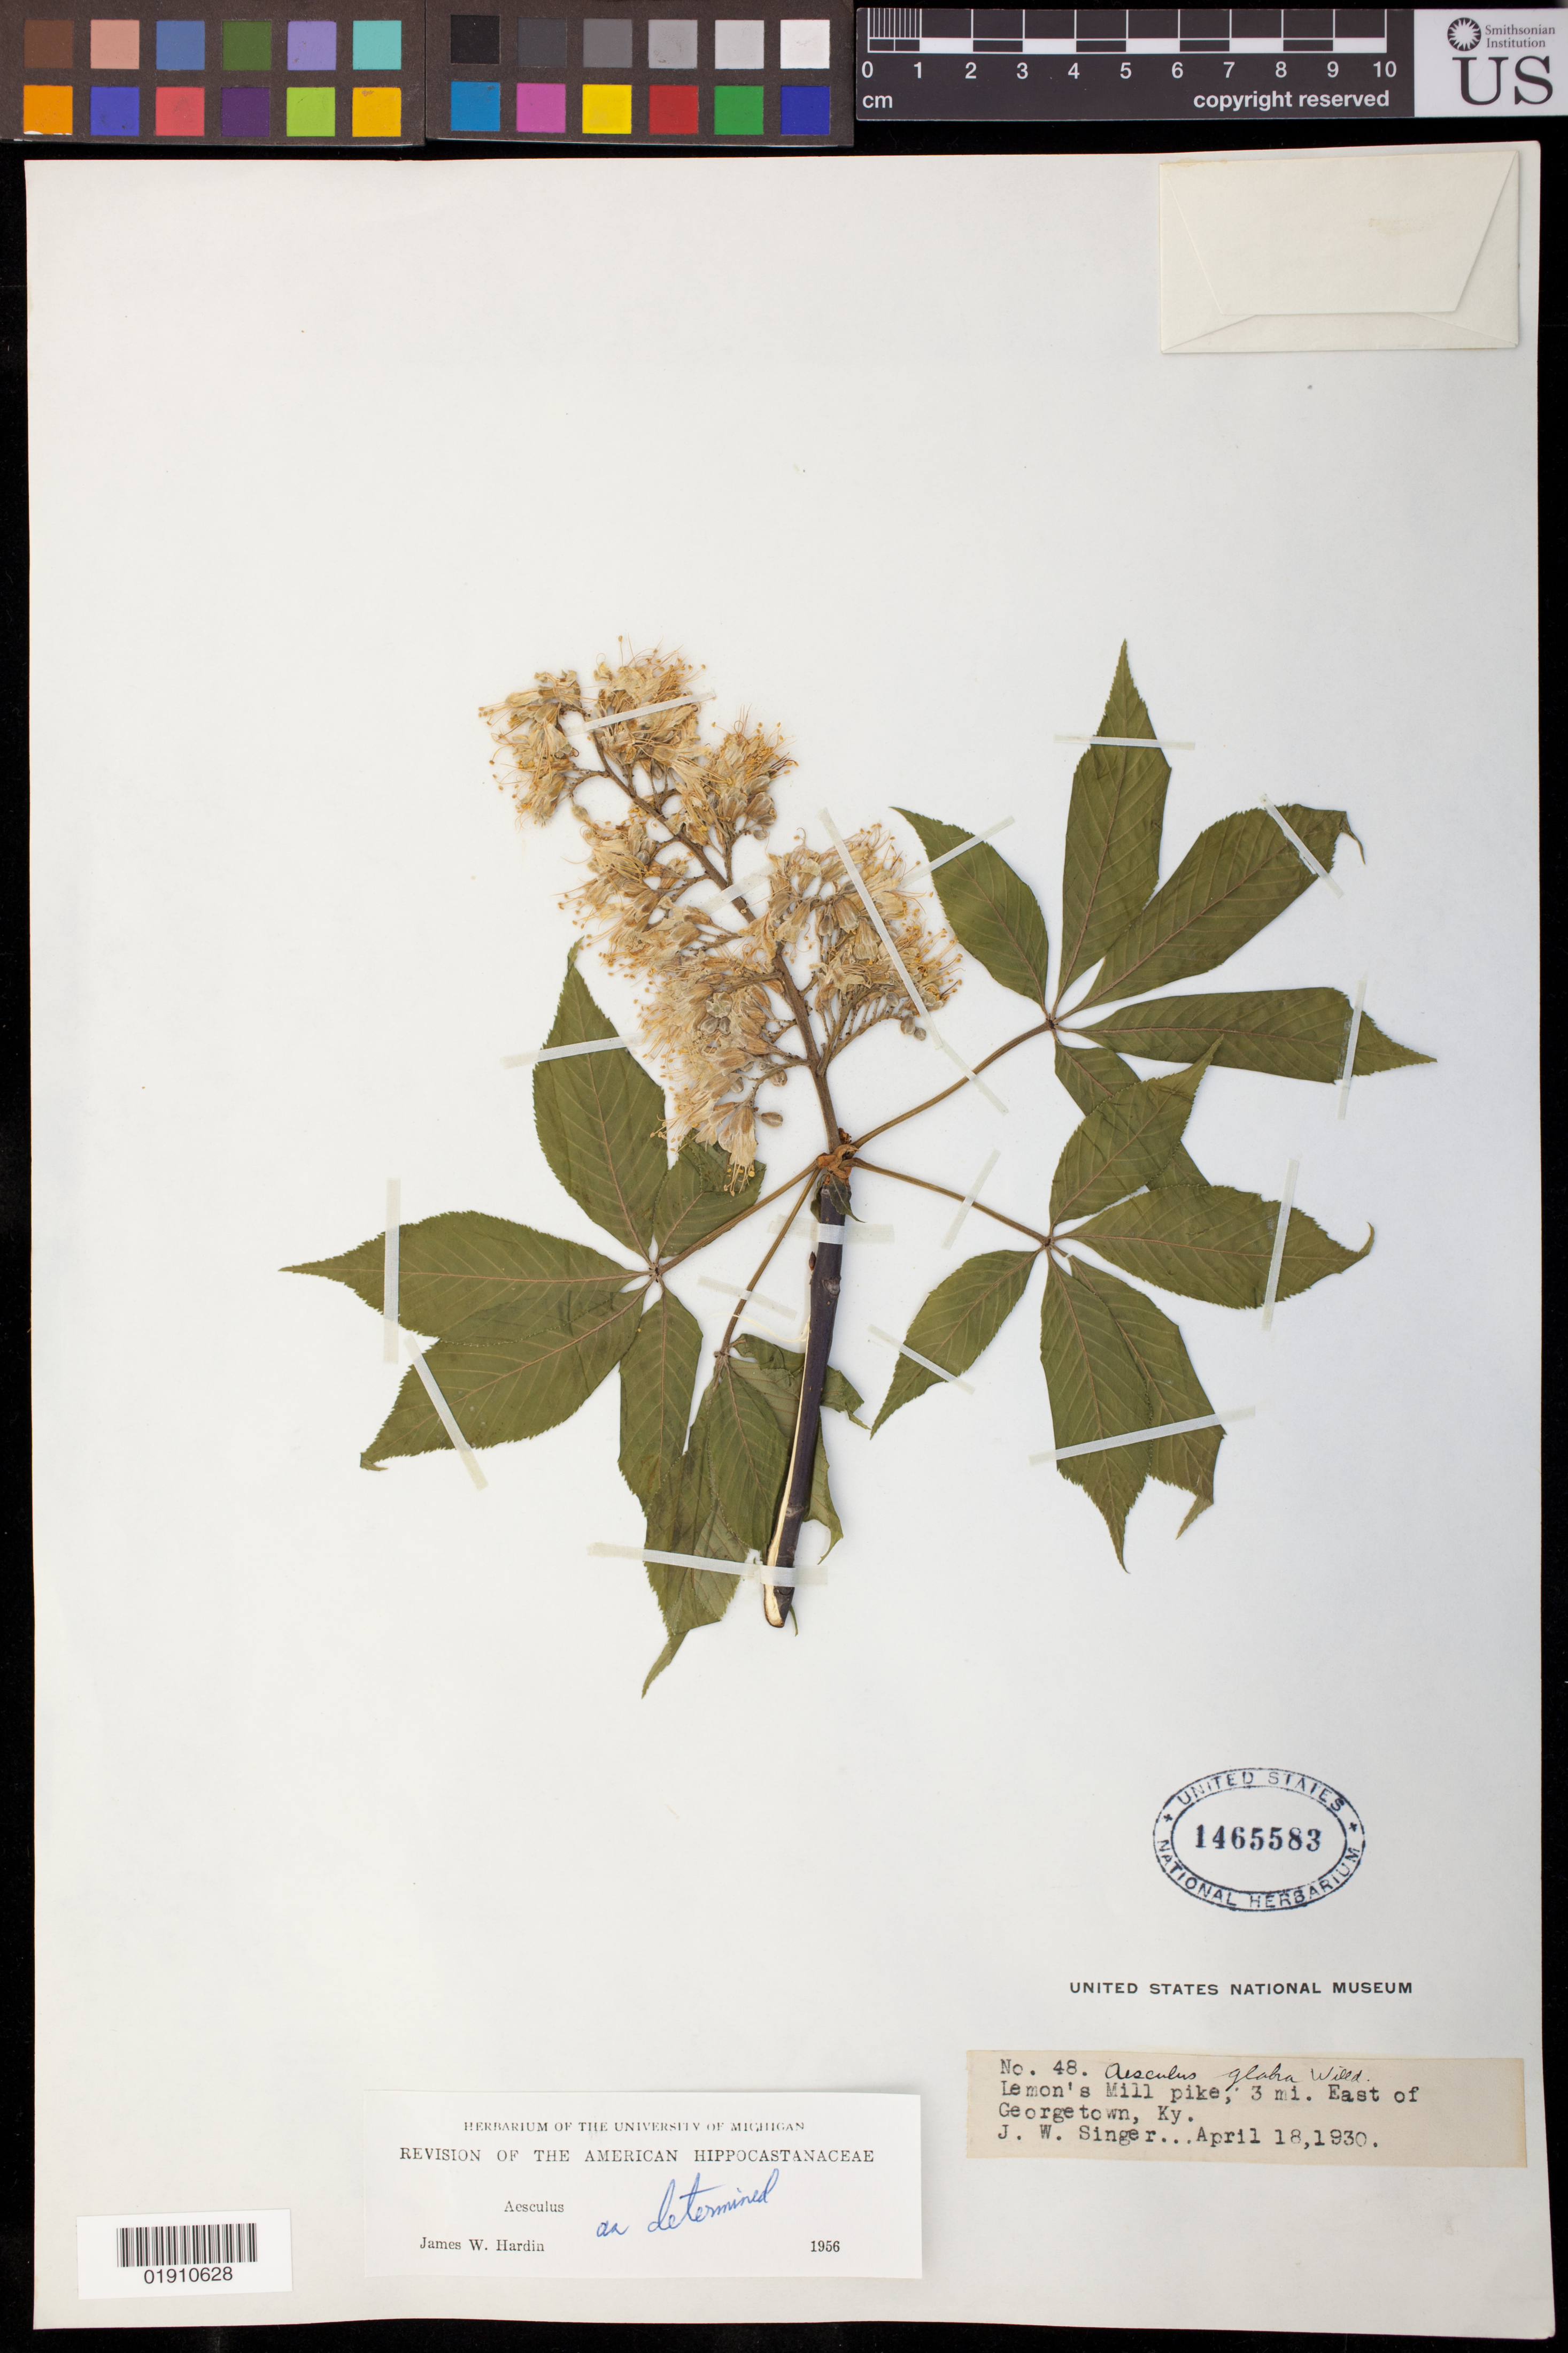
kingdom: Plantae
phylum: Tracheophyta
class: Magnoliopsida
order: Sapindales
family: Sapindaceae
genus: Aesculus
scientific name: Aesculus glabra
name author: Willd.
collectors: J. EW. Singer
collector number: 48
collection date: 1930-04-18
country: United States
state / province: Kentucky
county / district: Scott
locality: Lemon's Mill pike, 3 mi. East of Georgetown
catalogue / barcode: US 1465583